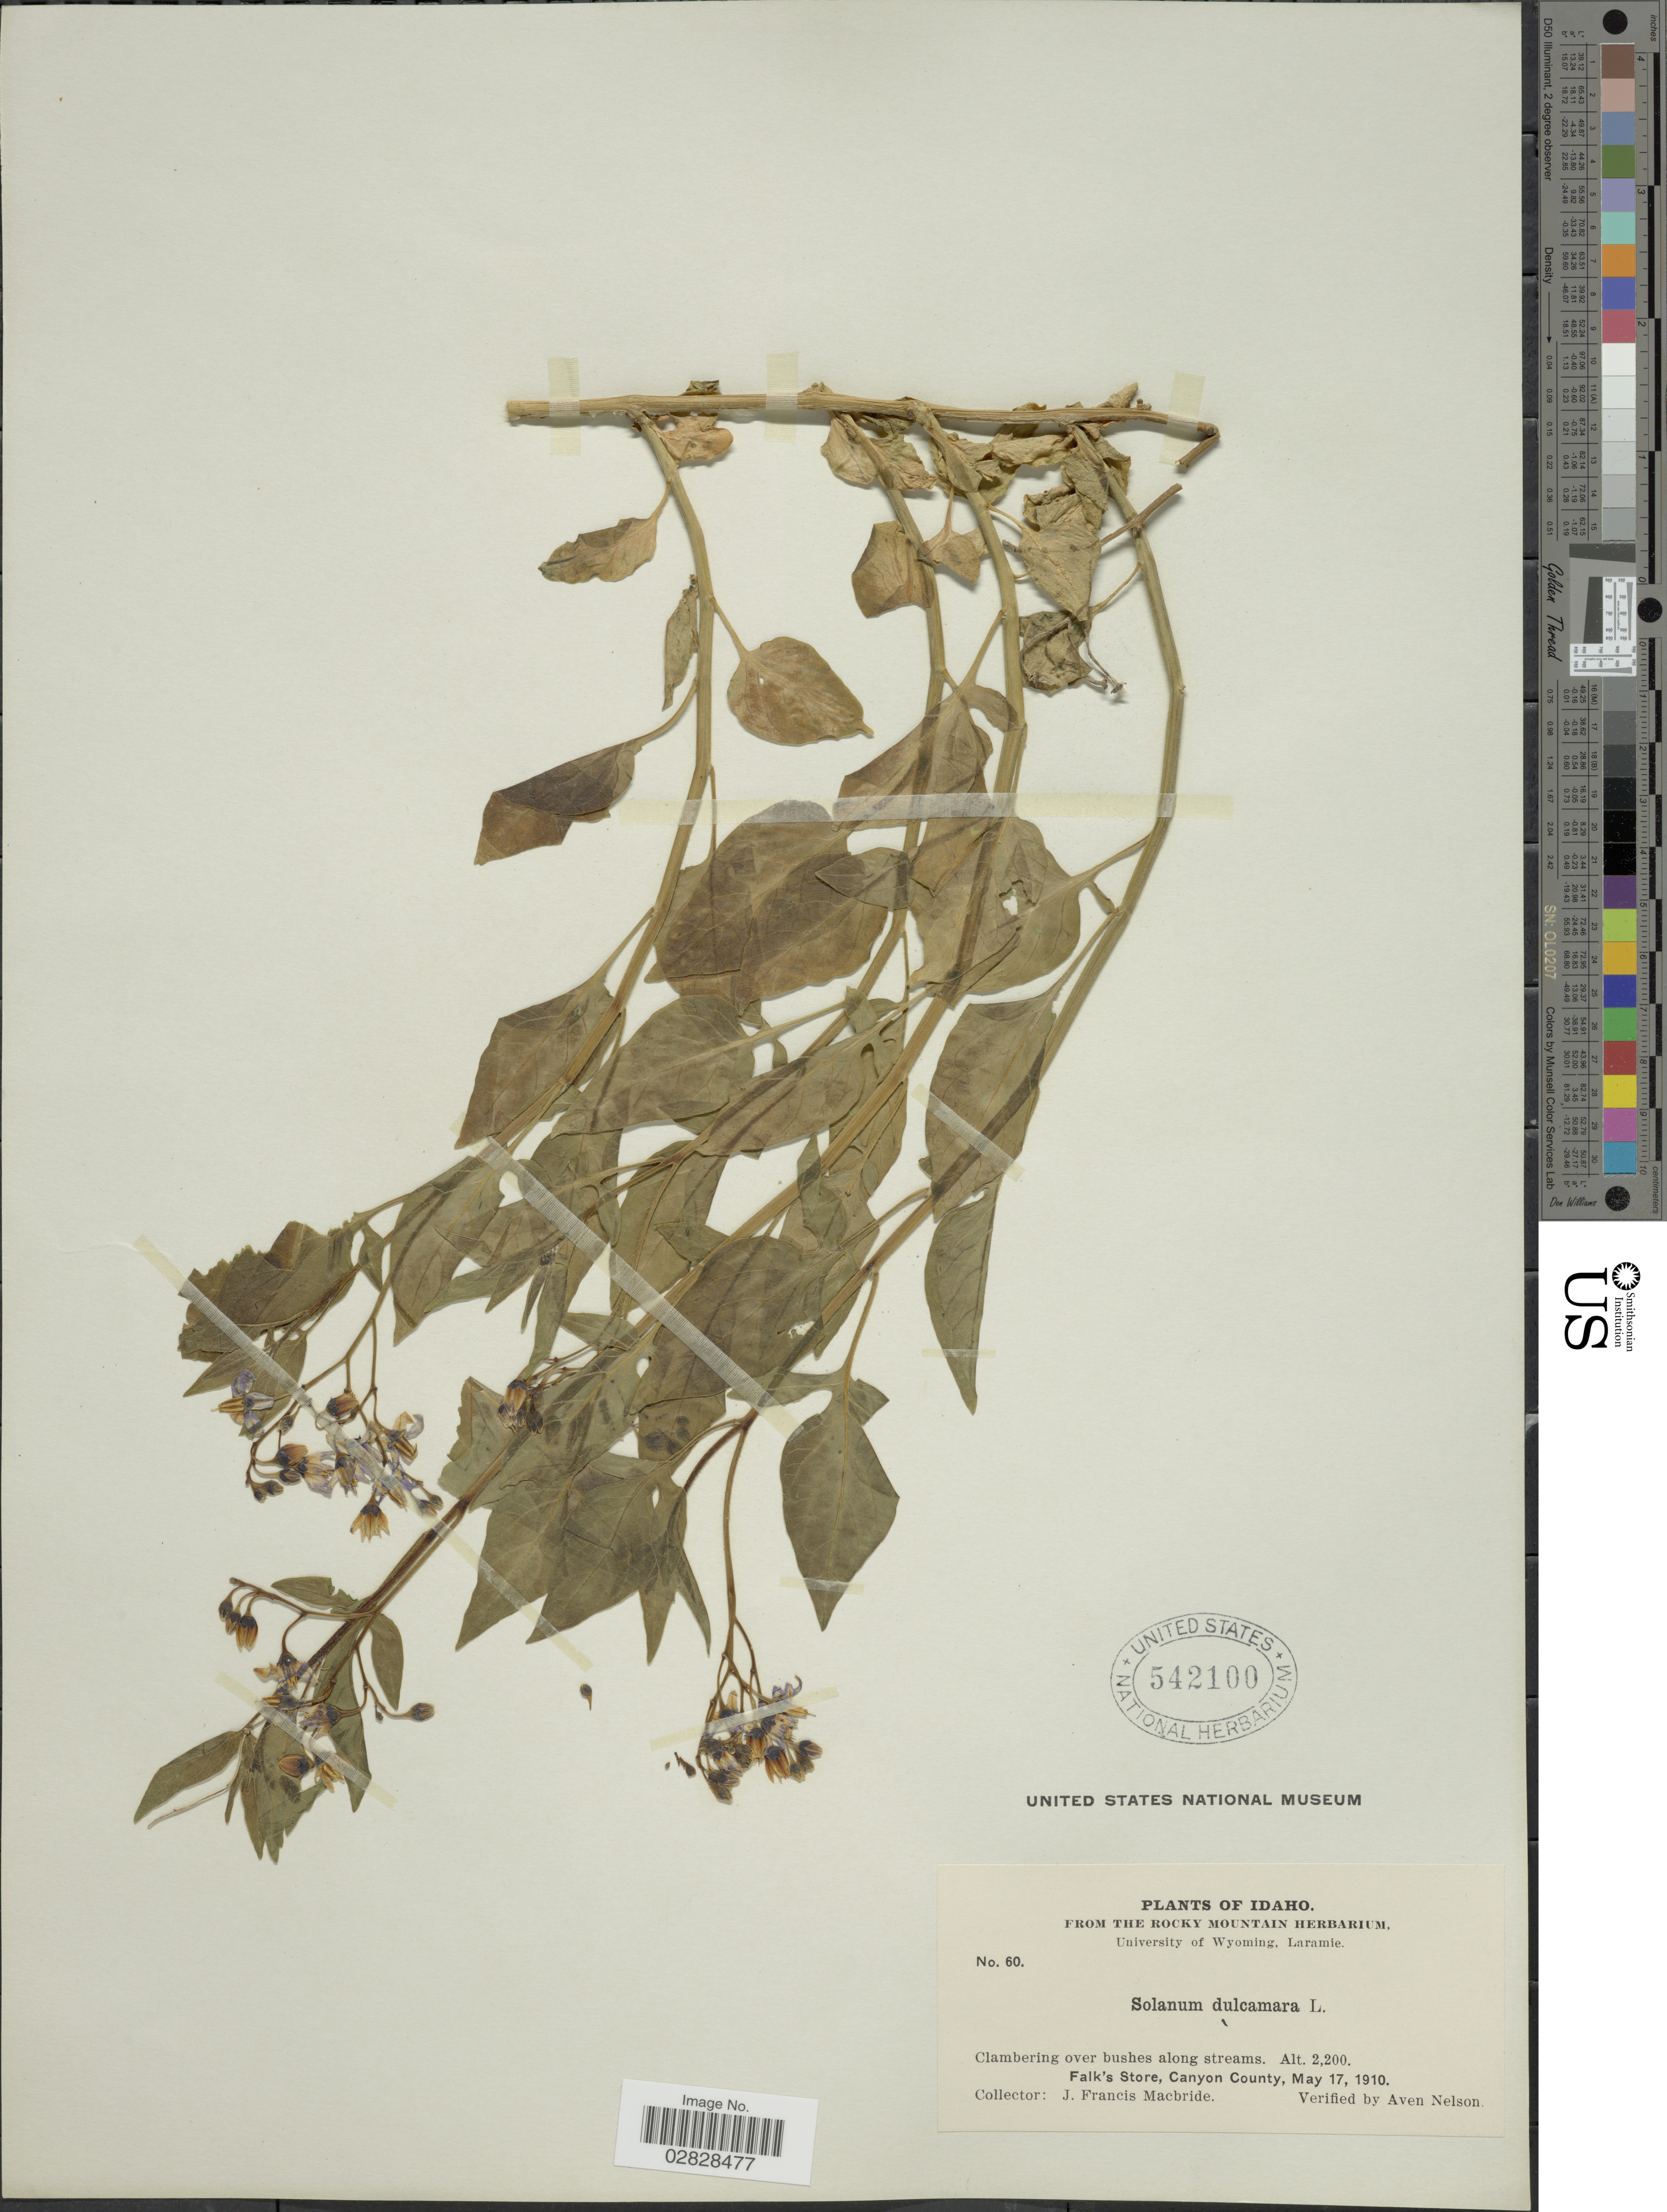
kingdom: Plantae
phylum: Tracheophyta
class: Magnoliopsida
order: Solanales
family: Solanaceae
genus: Solanum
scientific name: Solanum dulcamara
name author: L.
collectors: J. F. Macbride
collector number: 60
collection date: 1910-05-17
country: United States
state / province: Idaho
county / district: Canyon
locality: Falk's Store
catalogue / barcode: US 542100